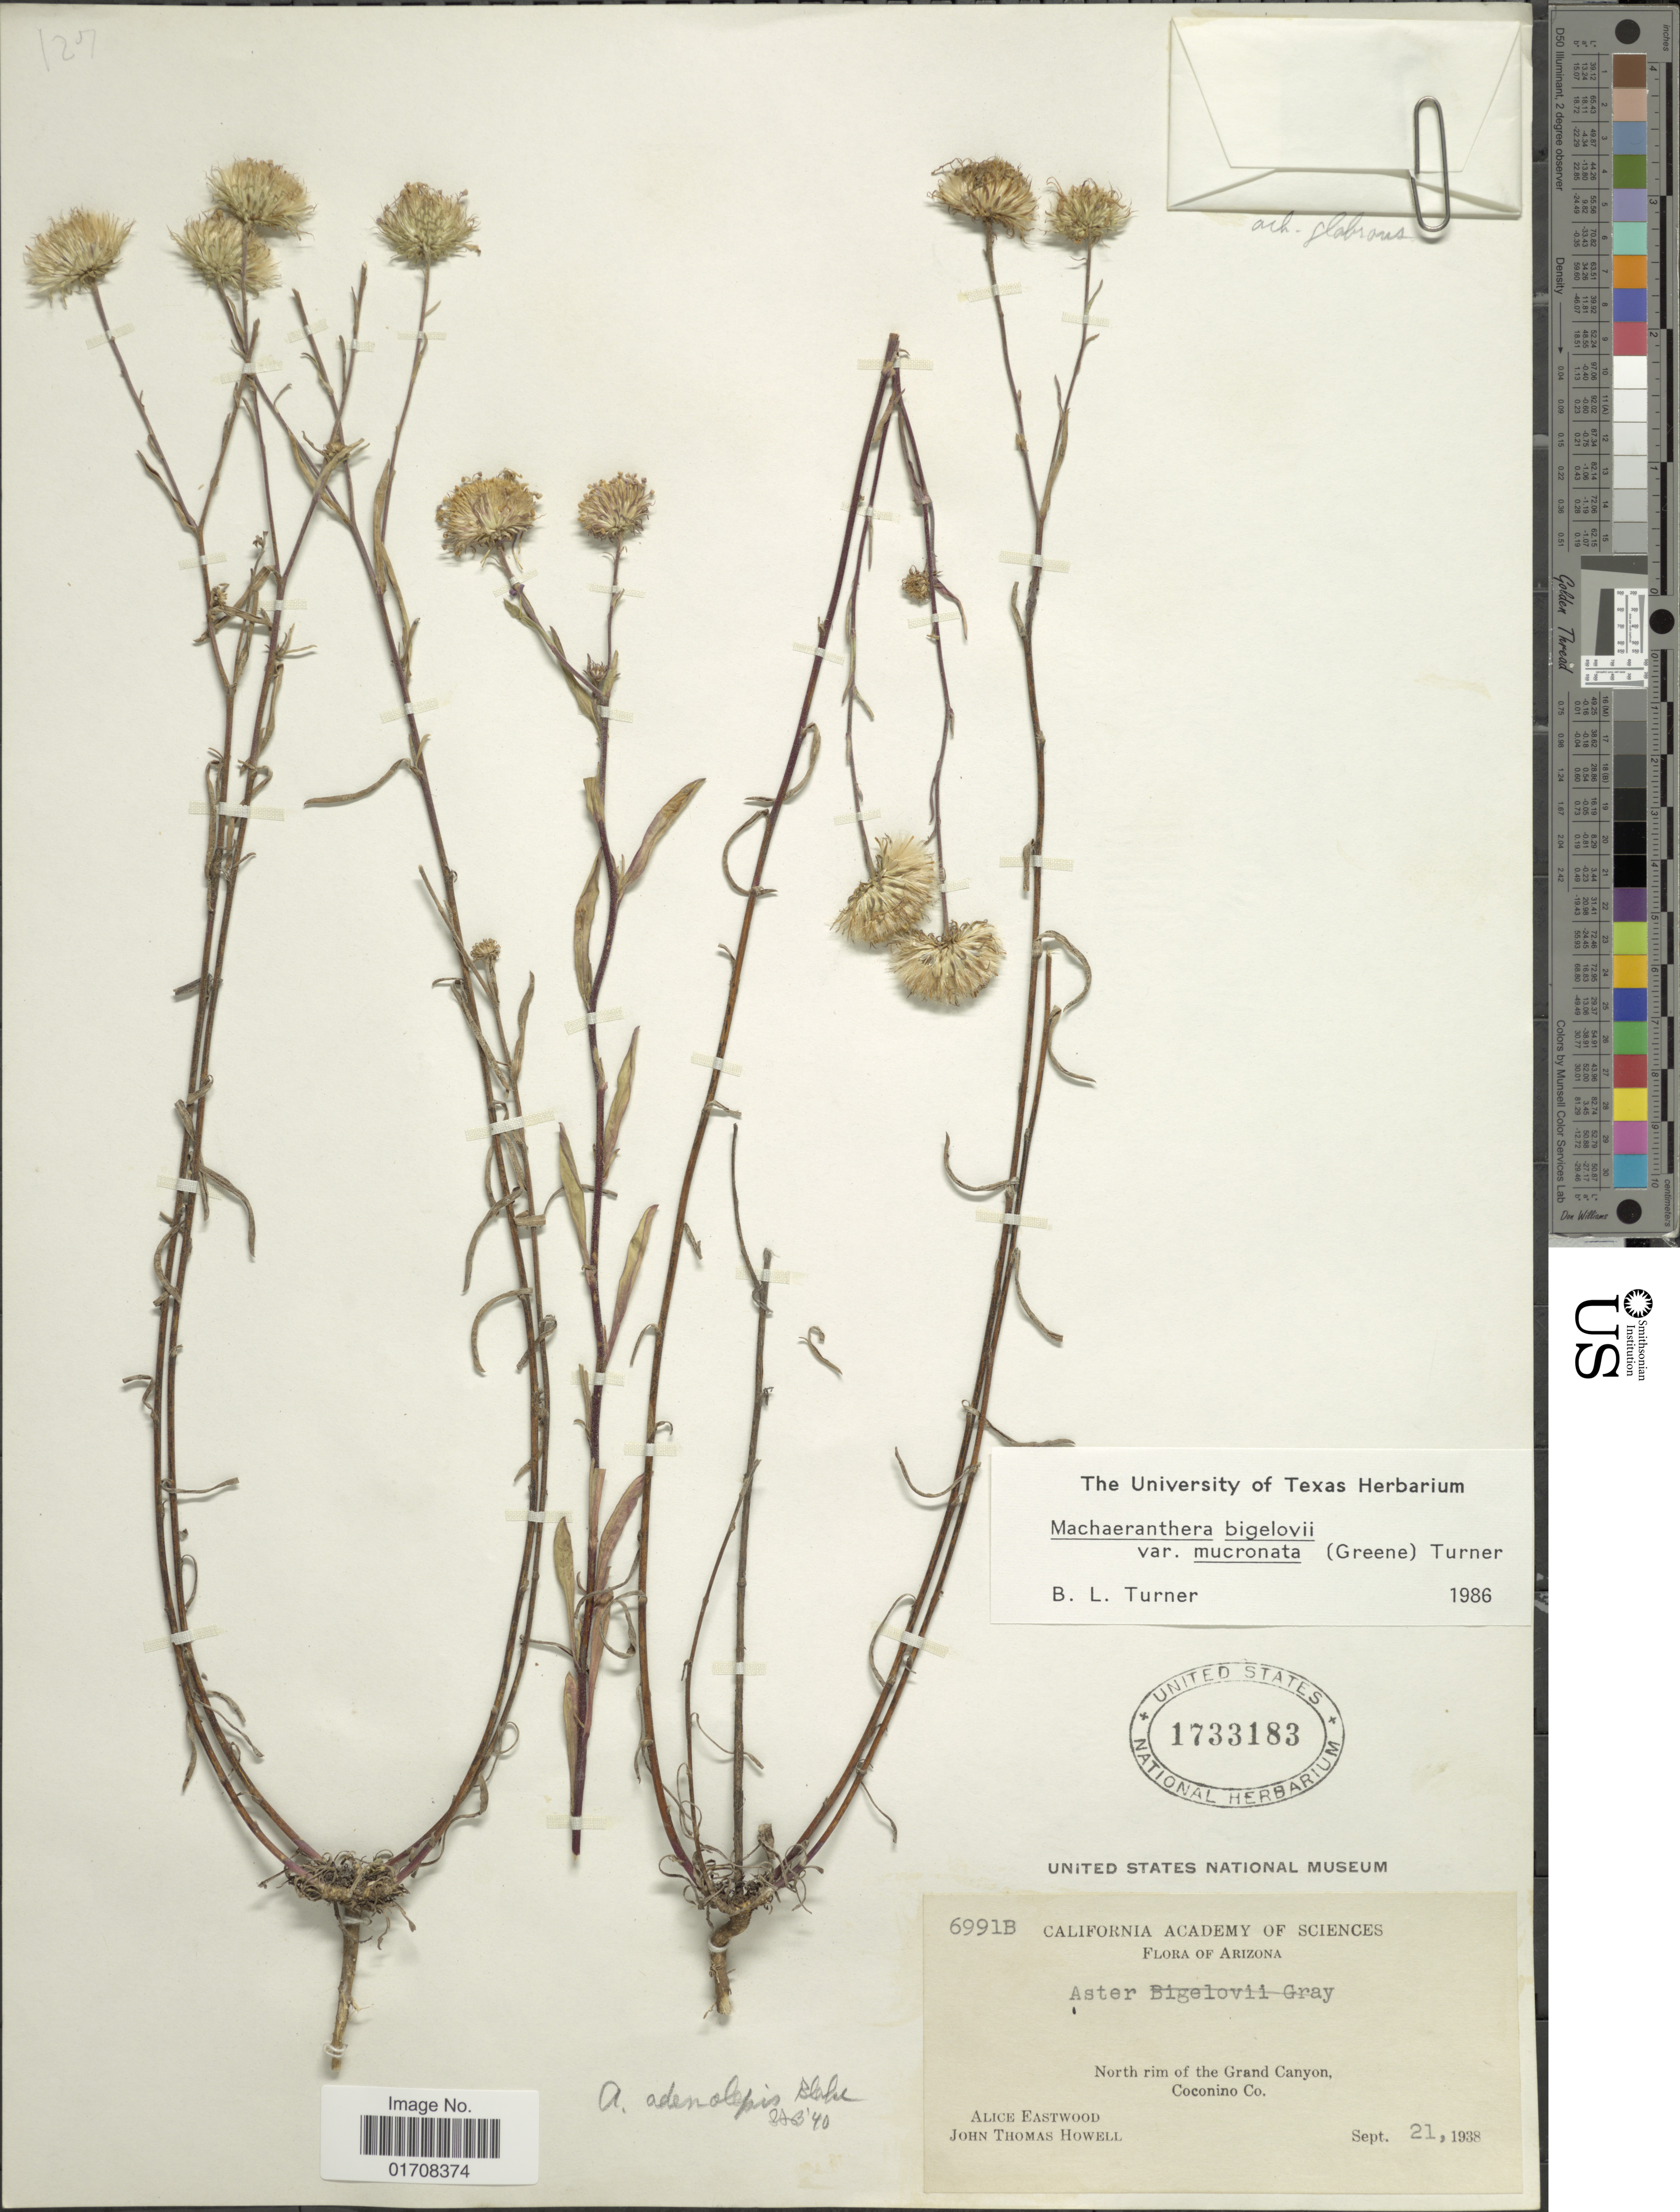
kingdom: Plantae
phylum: Tracheophyta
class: Magnoliopsida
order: Asterales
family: Asteraceae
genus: Machaeranthera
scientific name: Machaeranthera bigelovii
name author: (A. Gray) Greene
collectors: A. Eastwood & J. T. Howell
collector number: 6991B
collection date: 1938-09-21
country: United States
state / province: Arizona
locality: North rim of the Grand Canyon, Coconino Co.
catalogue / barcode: US 1733183